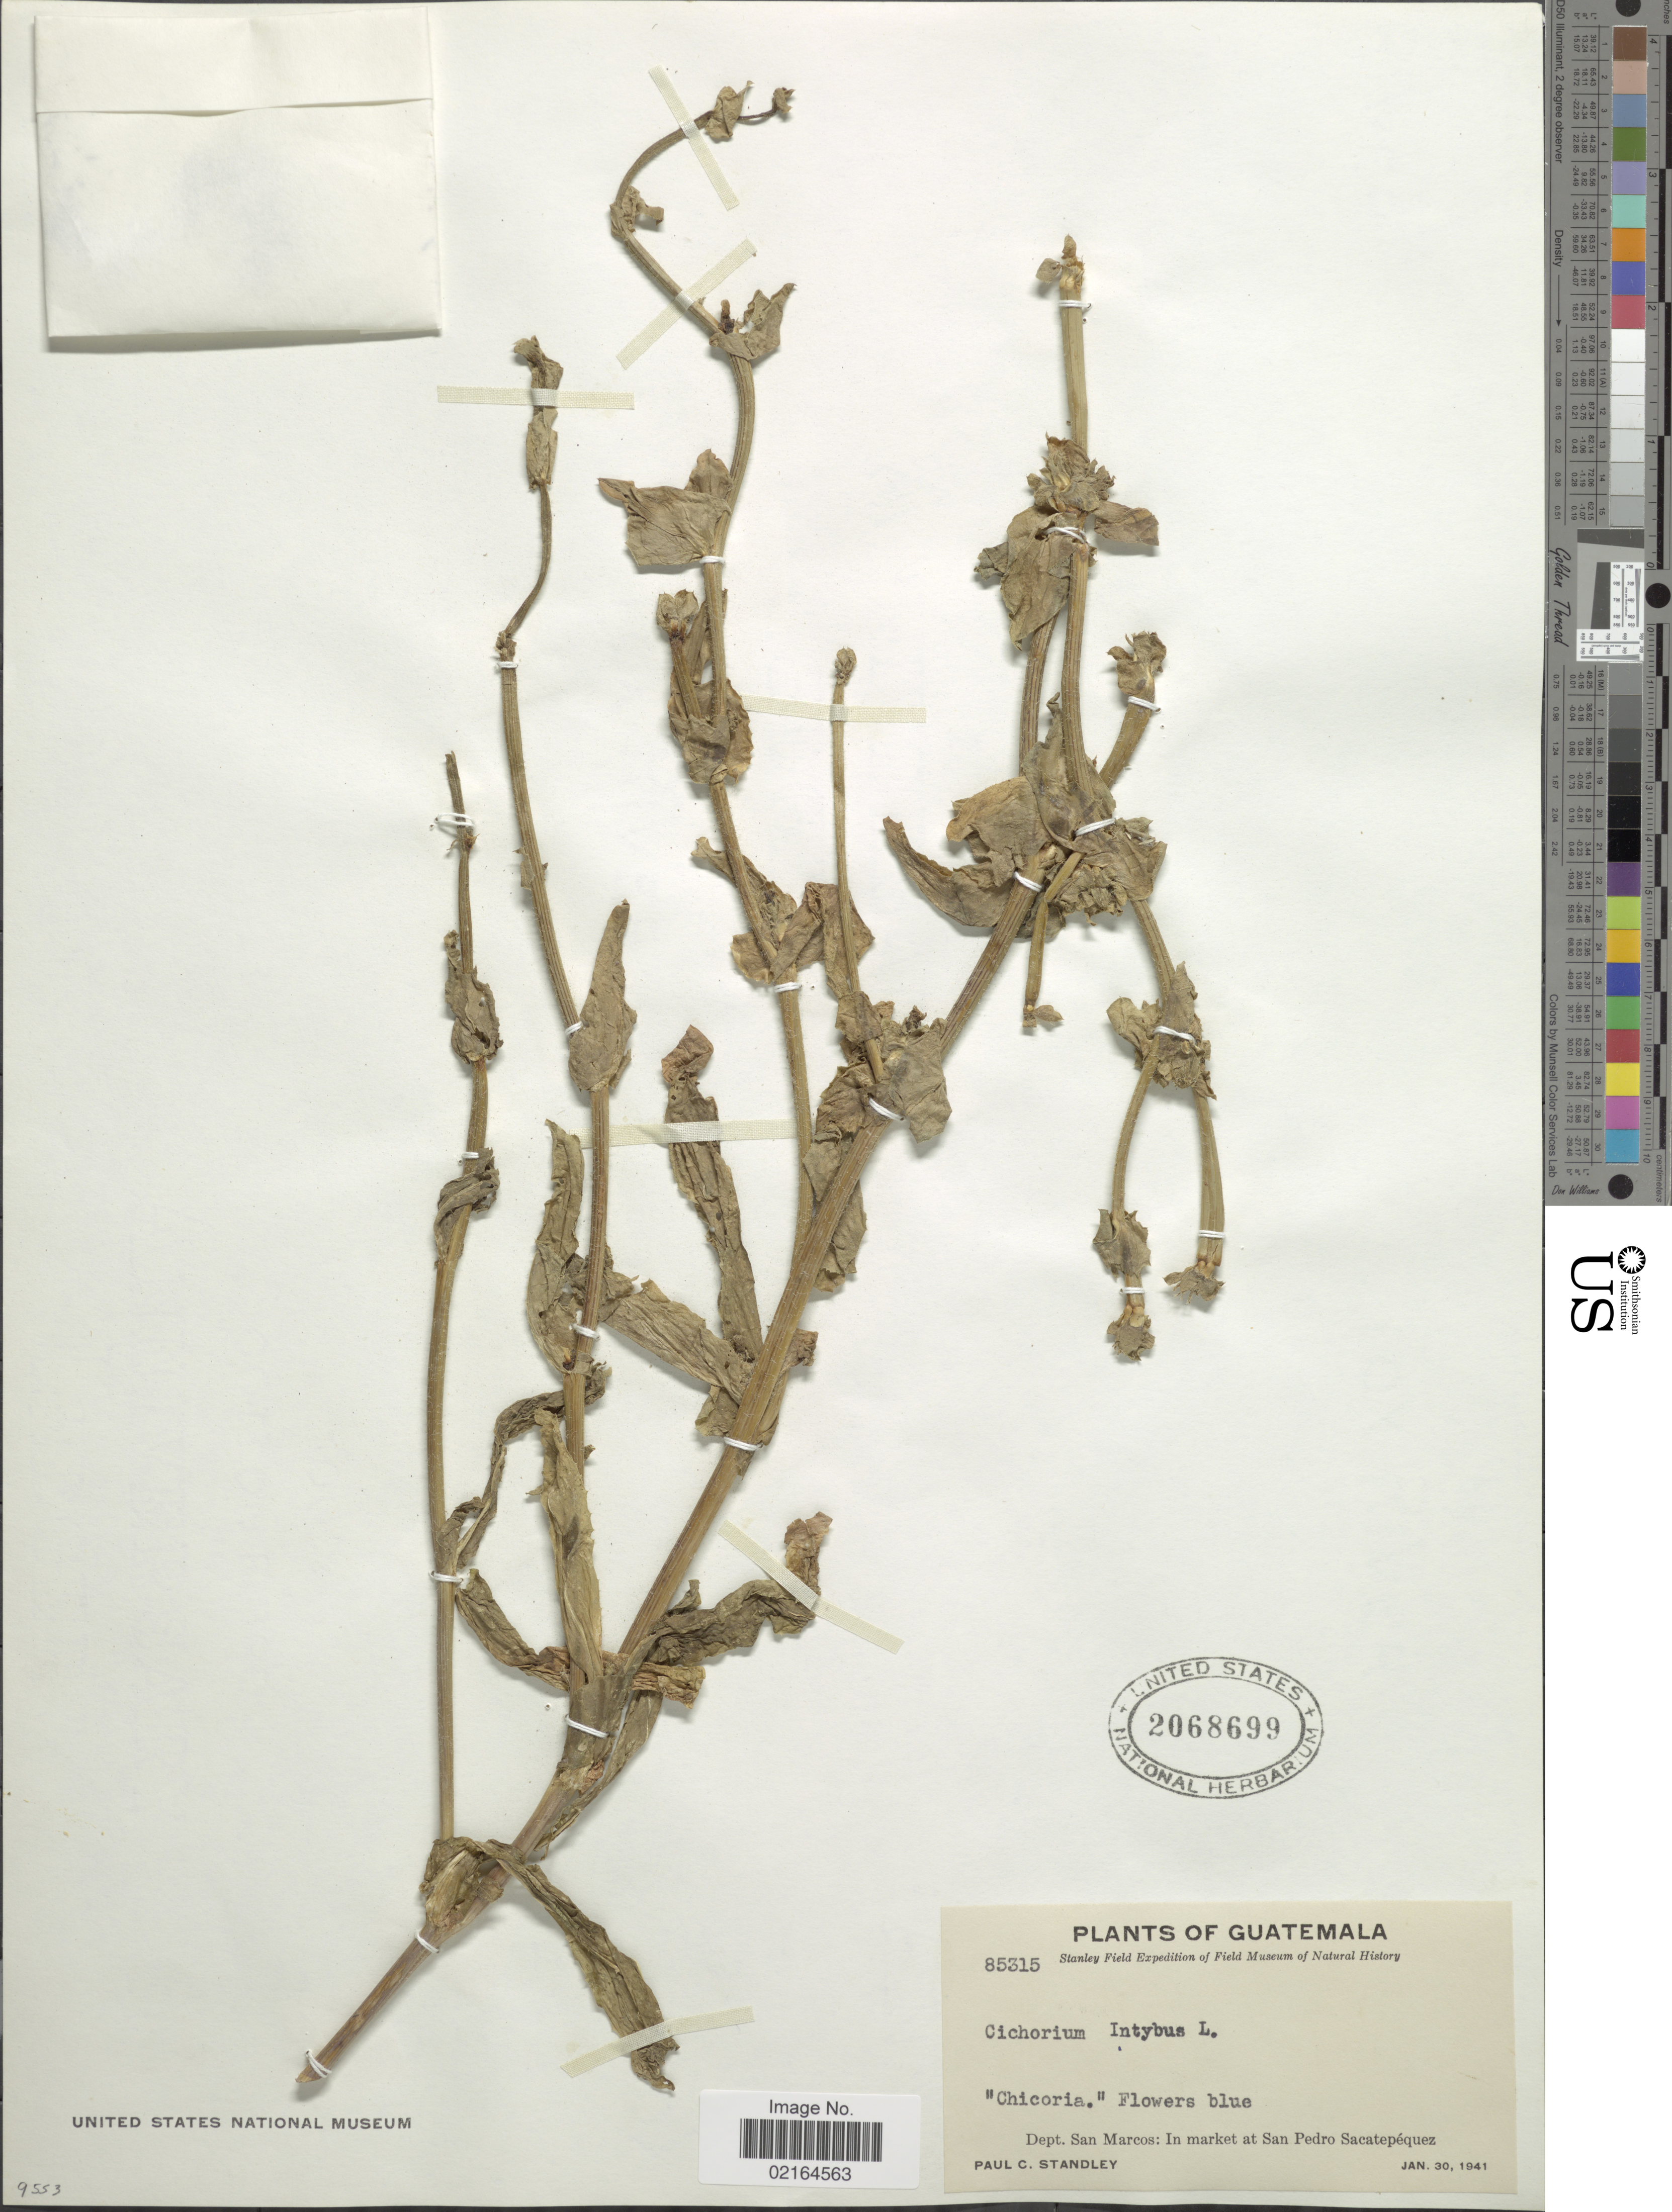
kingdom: Plantae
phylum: Tracheophyta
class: Magnoliopsida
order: Asterales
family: Asteraceae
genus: Cichorium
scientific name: Cichorium intybus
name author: L.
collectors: P. C. Standley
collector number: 85315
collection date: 1941-01-30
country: Guatemala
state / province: San Marcos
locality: Dept. San Marcos: In market at San Pedro Sacatepequez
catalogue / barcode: US 2068699